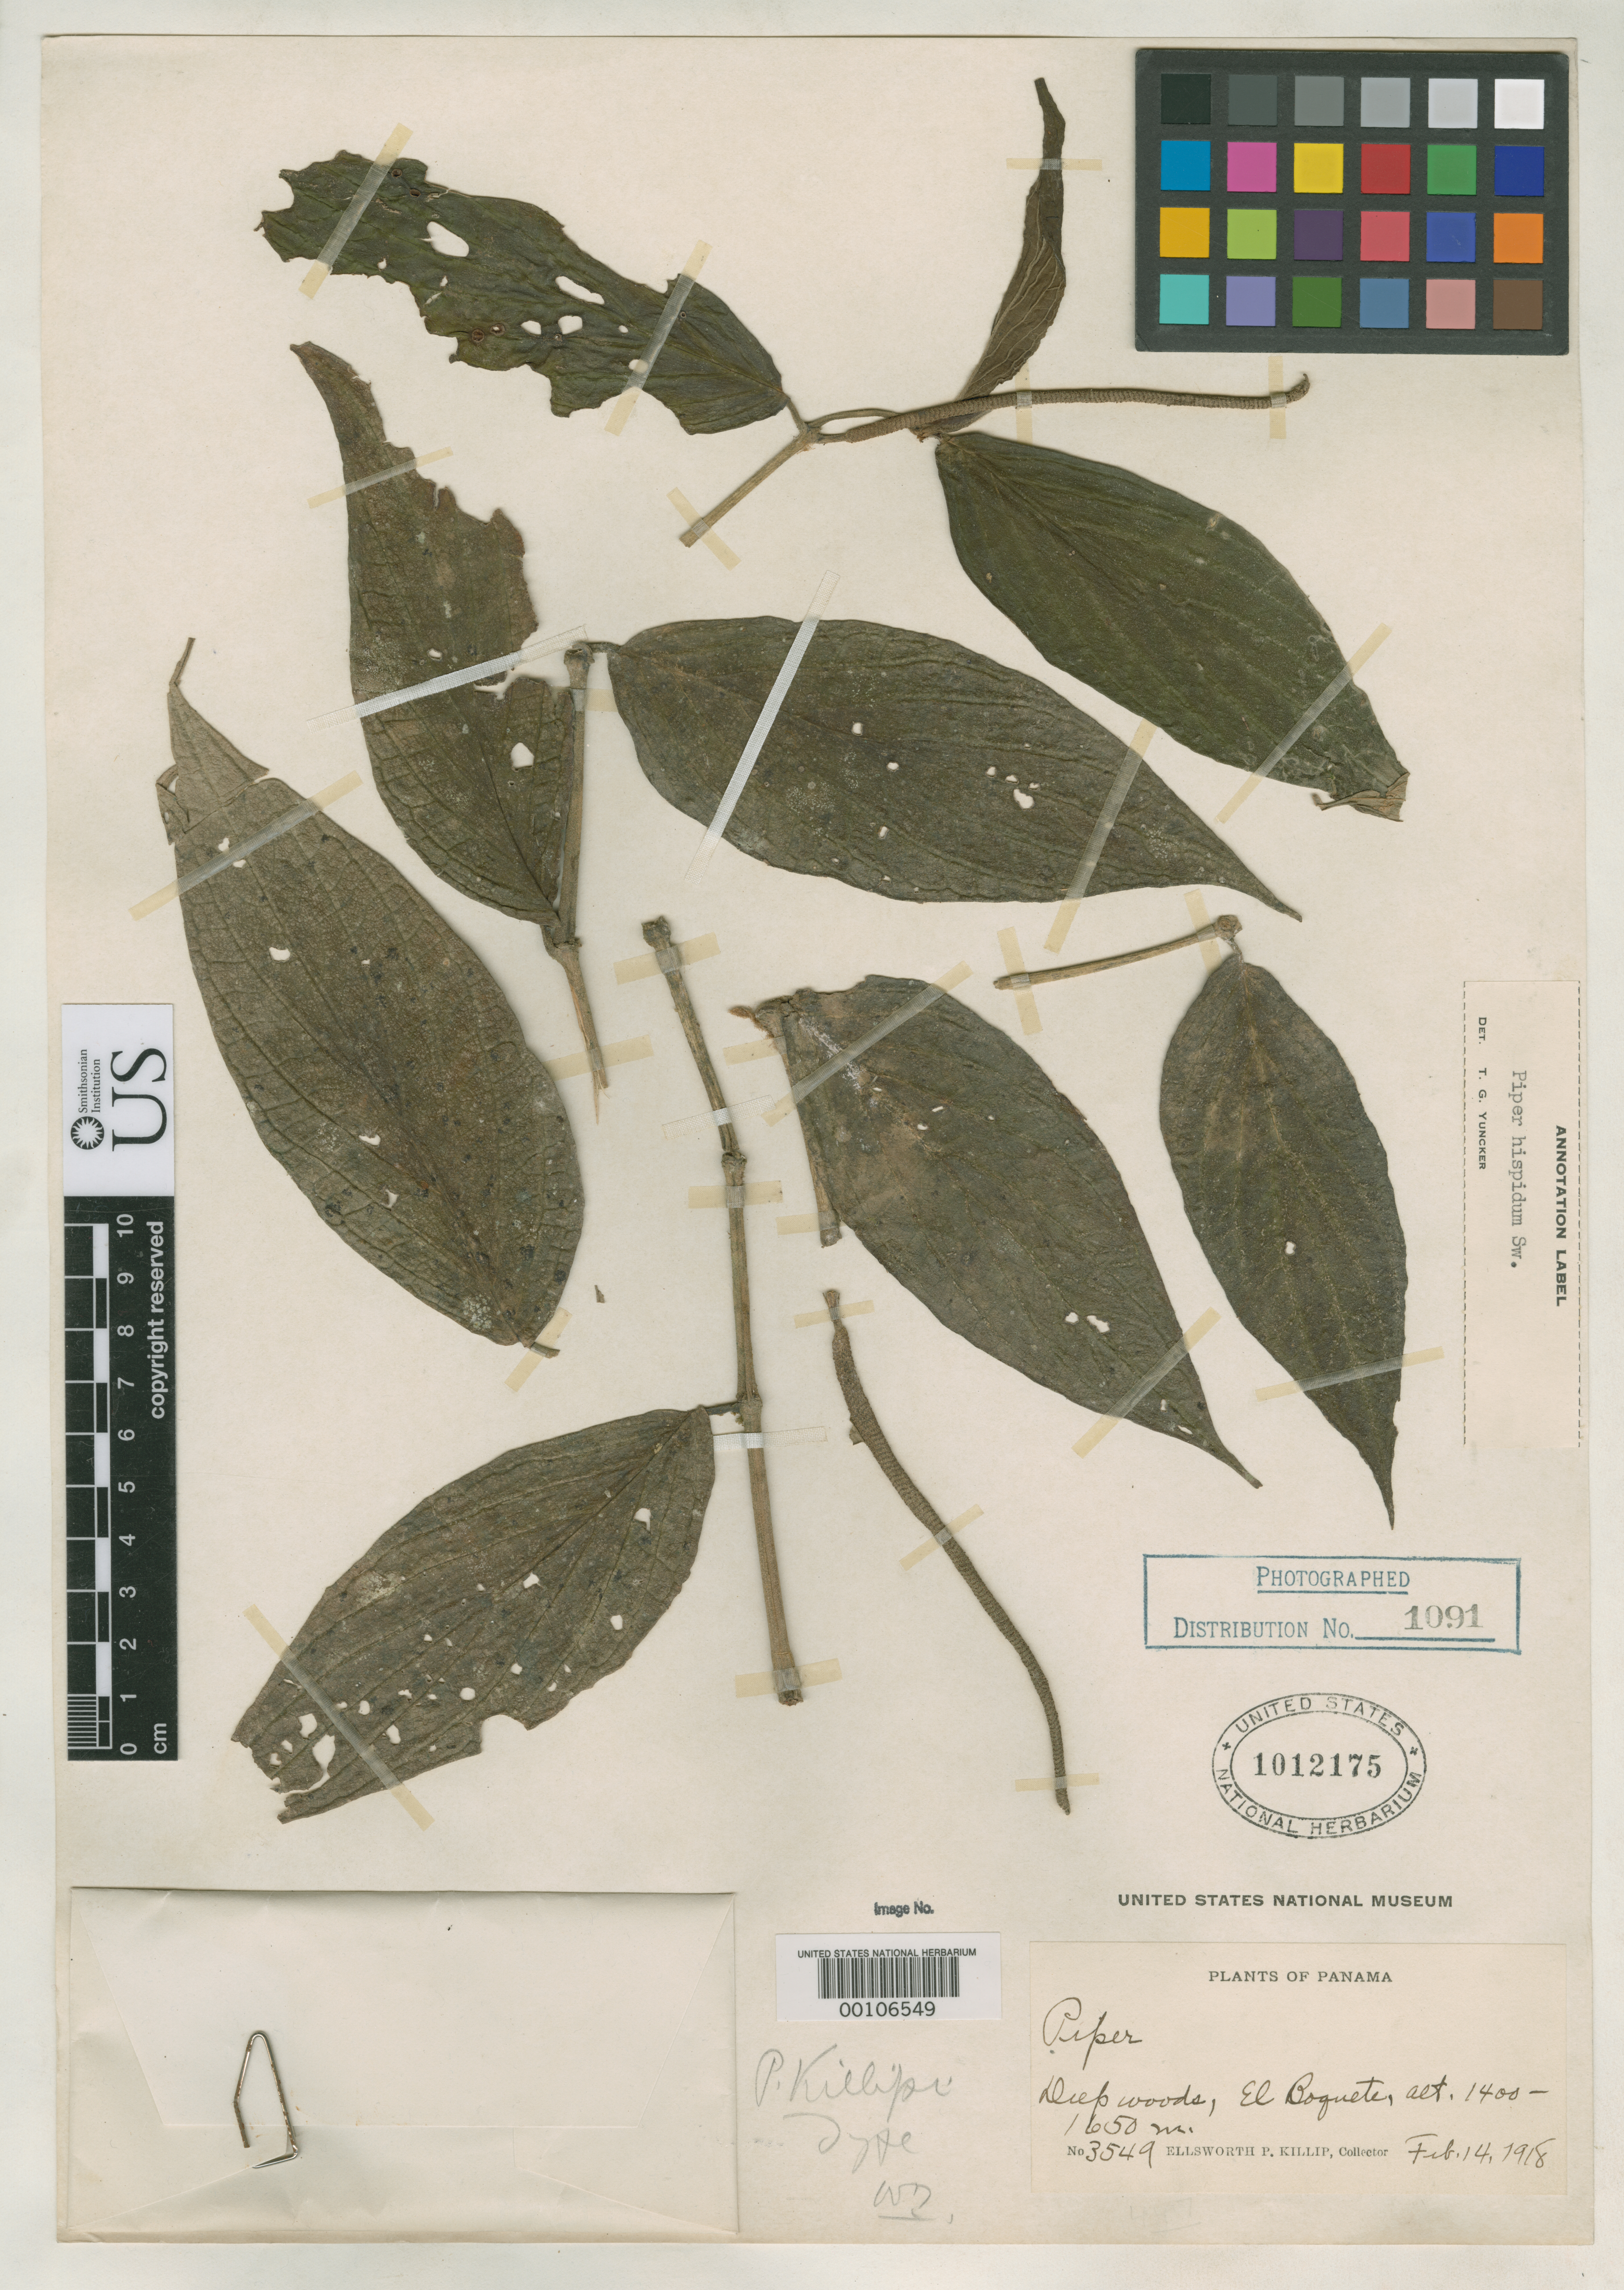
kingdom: Plantae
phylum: Tracheophyta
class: Magnoliopsida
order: Piperales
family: Piperaceae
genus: Piper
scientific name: Piper killipii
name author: Trel.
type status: Holotype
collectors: E. P. Killip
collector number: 3549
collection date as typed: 14 Feb 1918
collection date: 1918-02-14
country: Panama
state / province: Chiriquí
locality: El Boquete.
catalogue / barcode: US 1012175